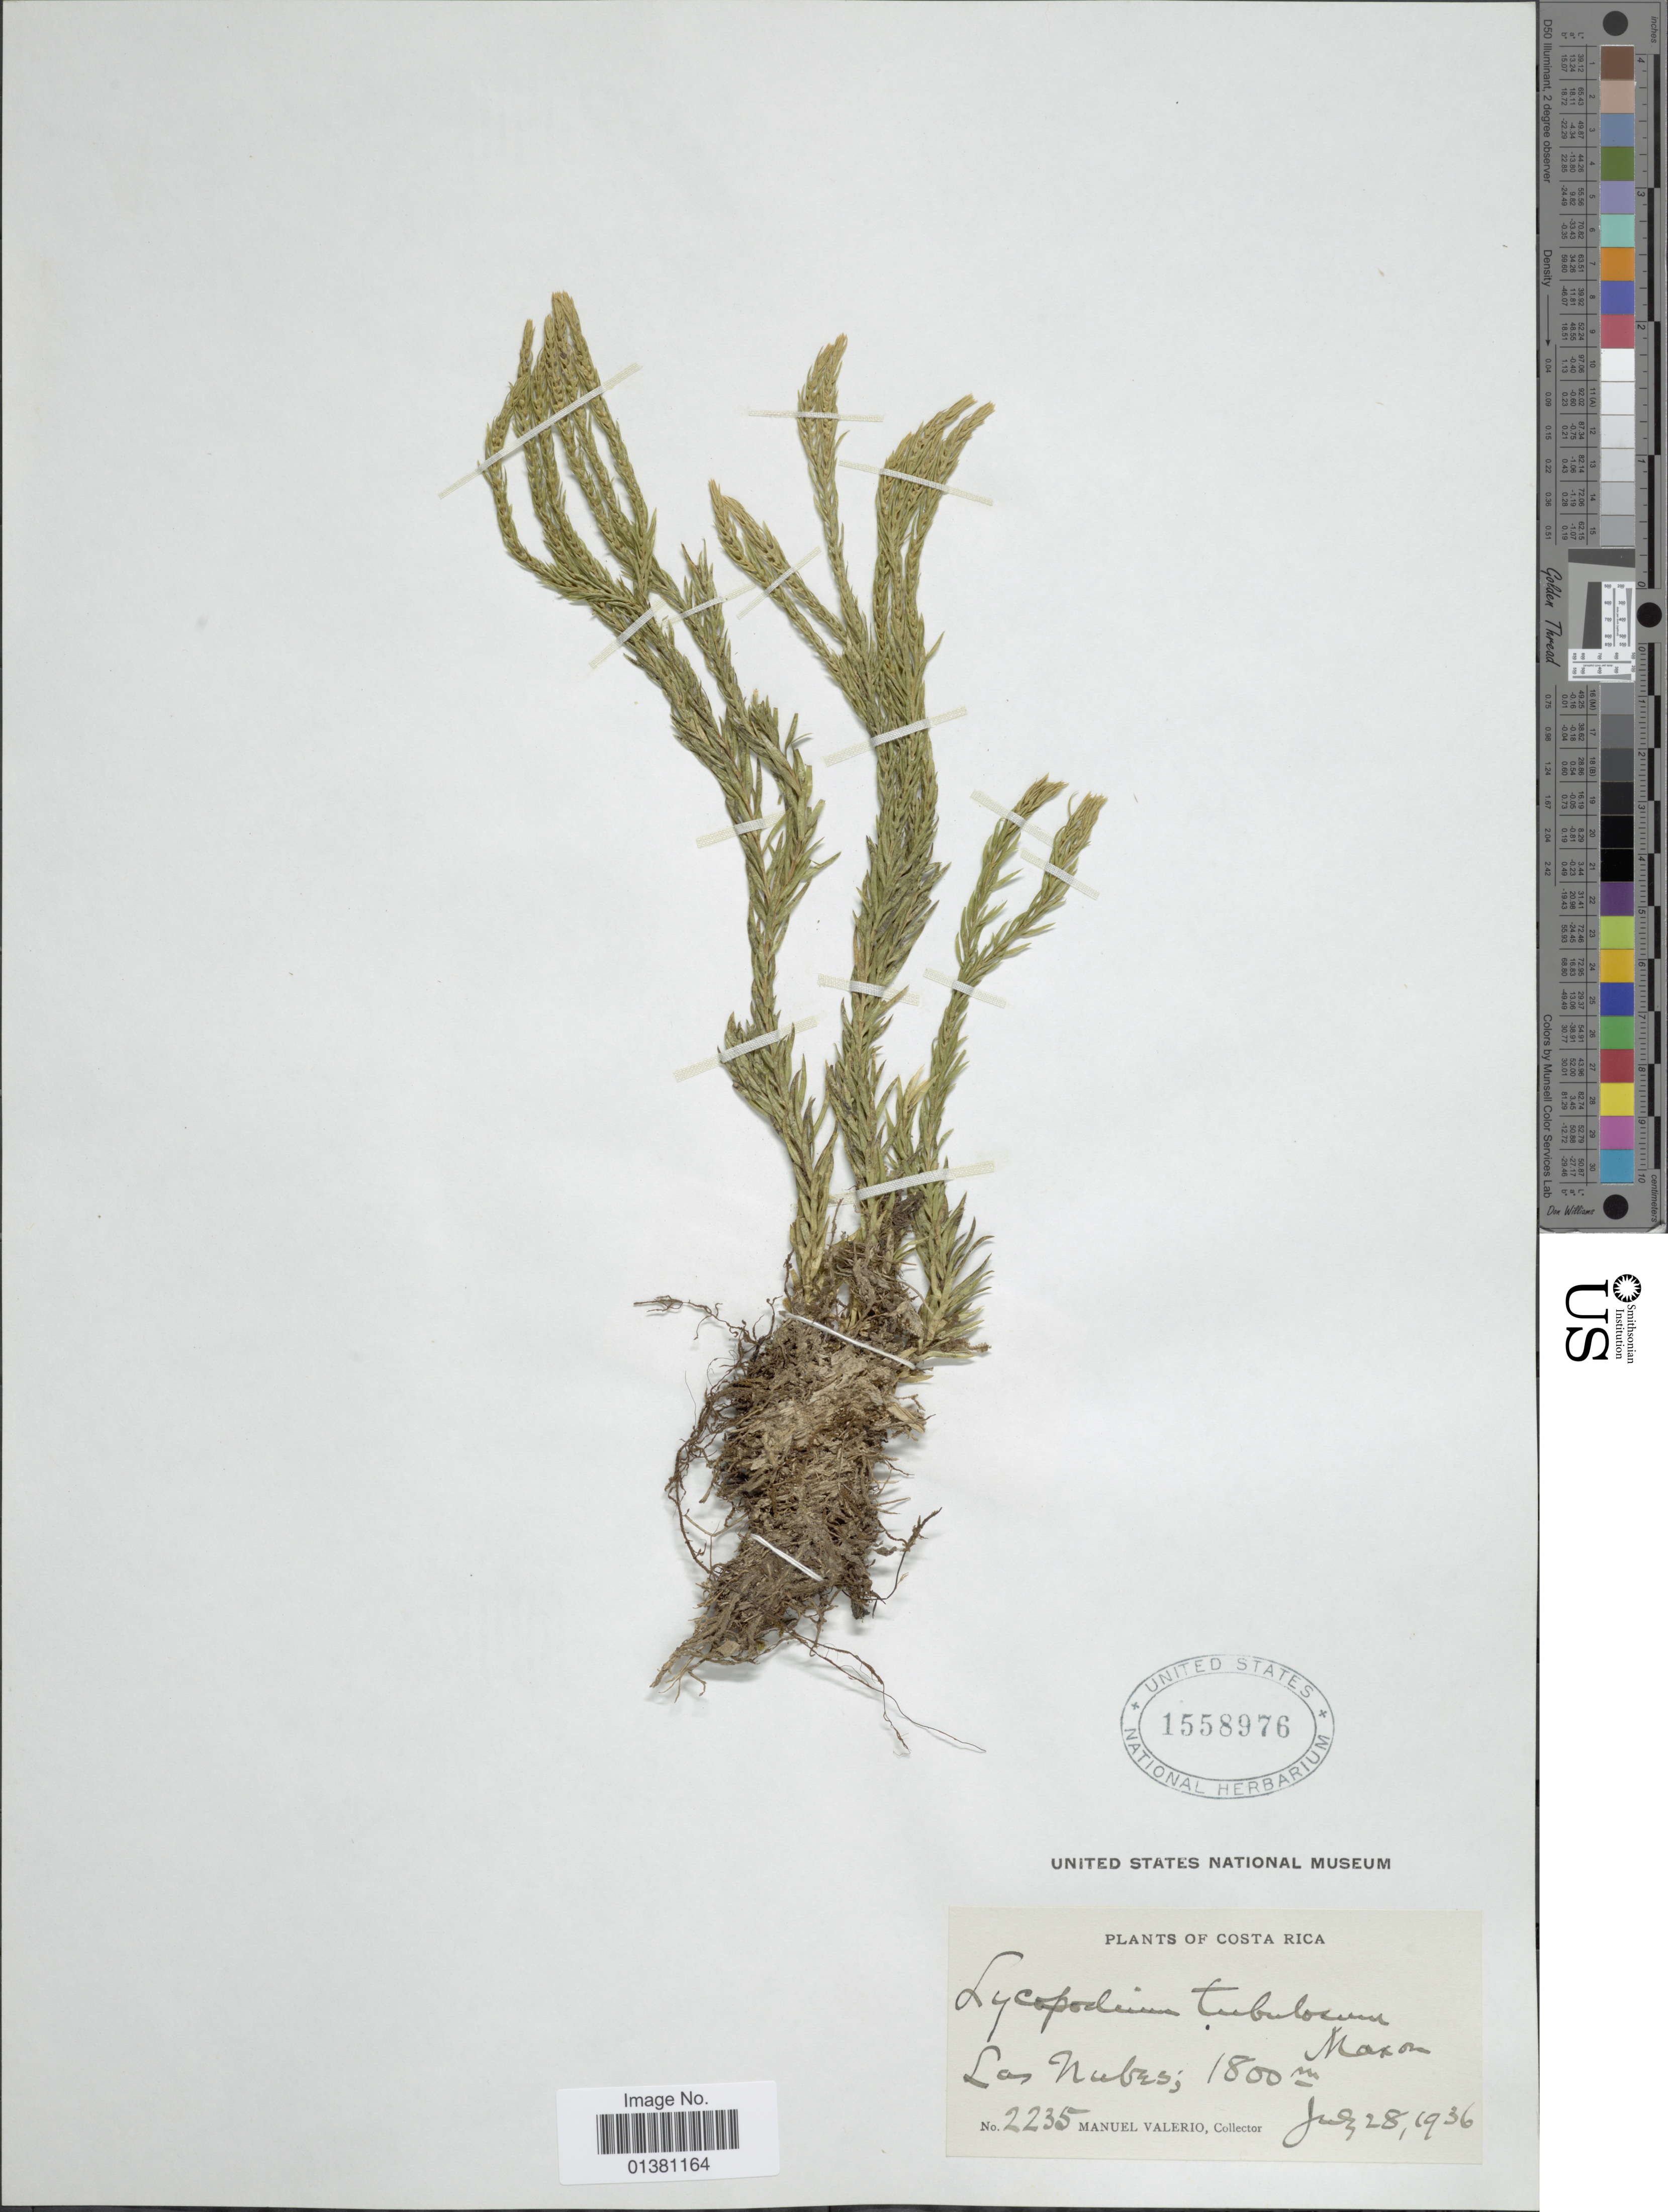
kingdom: Plantae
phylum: Tracheophyta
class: Lycopodiopsida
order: Lycopodiales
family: Lycopodiaceae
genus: Phlegmariurus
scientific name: Phlegmariurus tubulosus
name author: (Maxon) B. Øllg.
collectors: M. Valerio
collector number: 2235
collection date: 1936-07-28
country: Costa Rica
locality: Las Nubes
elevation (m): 1800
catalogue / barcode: US 1558976